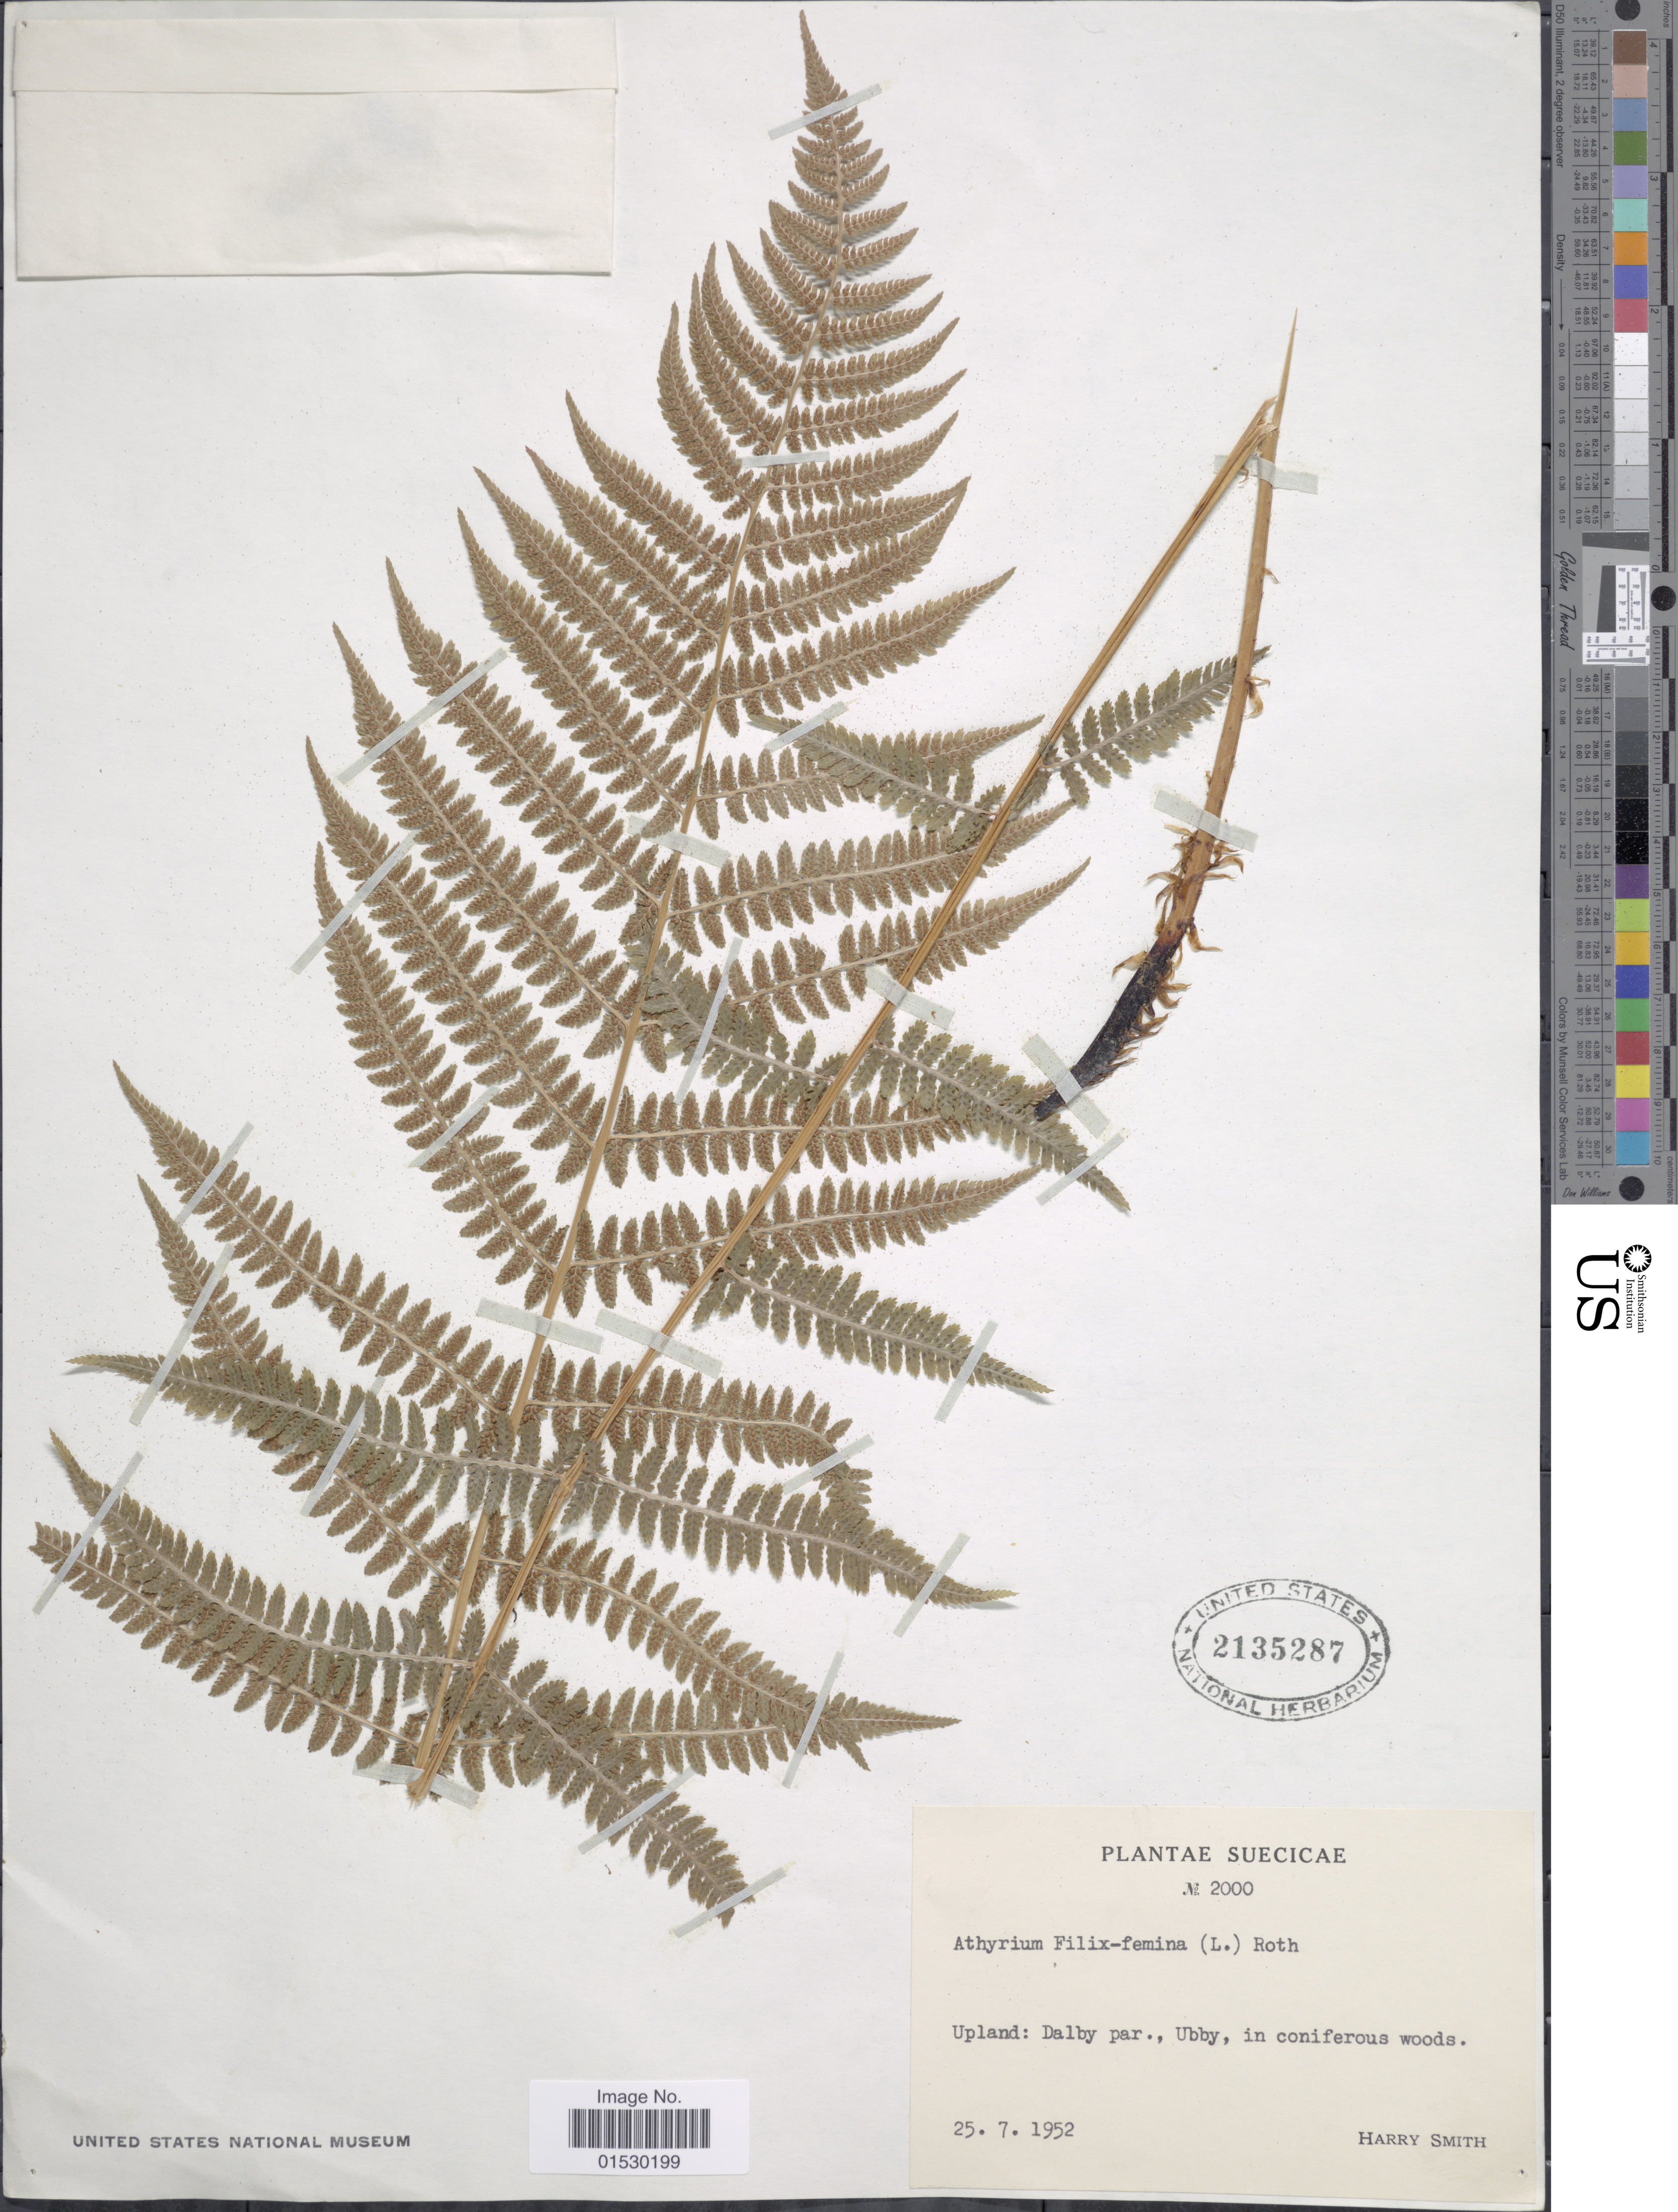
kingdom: Plantae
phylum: Tracheophyta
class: Polypodiopsida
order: Polypodiales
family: Athyriaceae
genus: Athyrium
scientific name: Athyrium filix-femina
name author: (L.) Roth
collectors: H. Smith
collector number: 2000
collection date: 1952-07-25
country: Sweden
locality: Suecicae, Upland: Dalby par. Ubby, in coniferous woods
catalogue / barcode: US 2135287